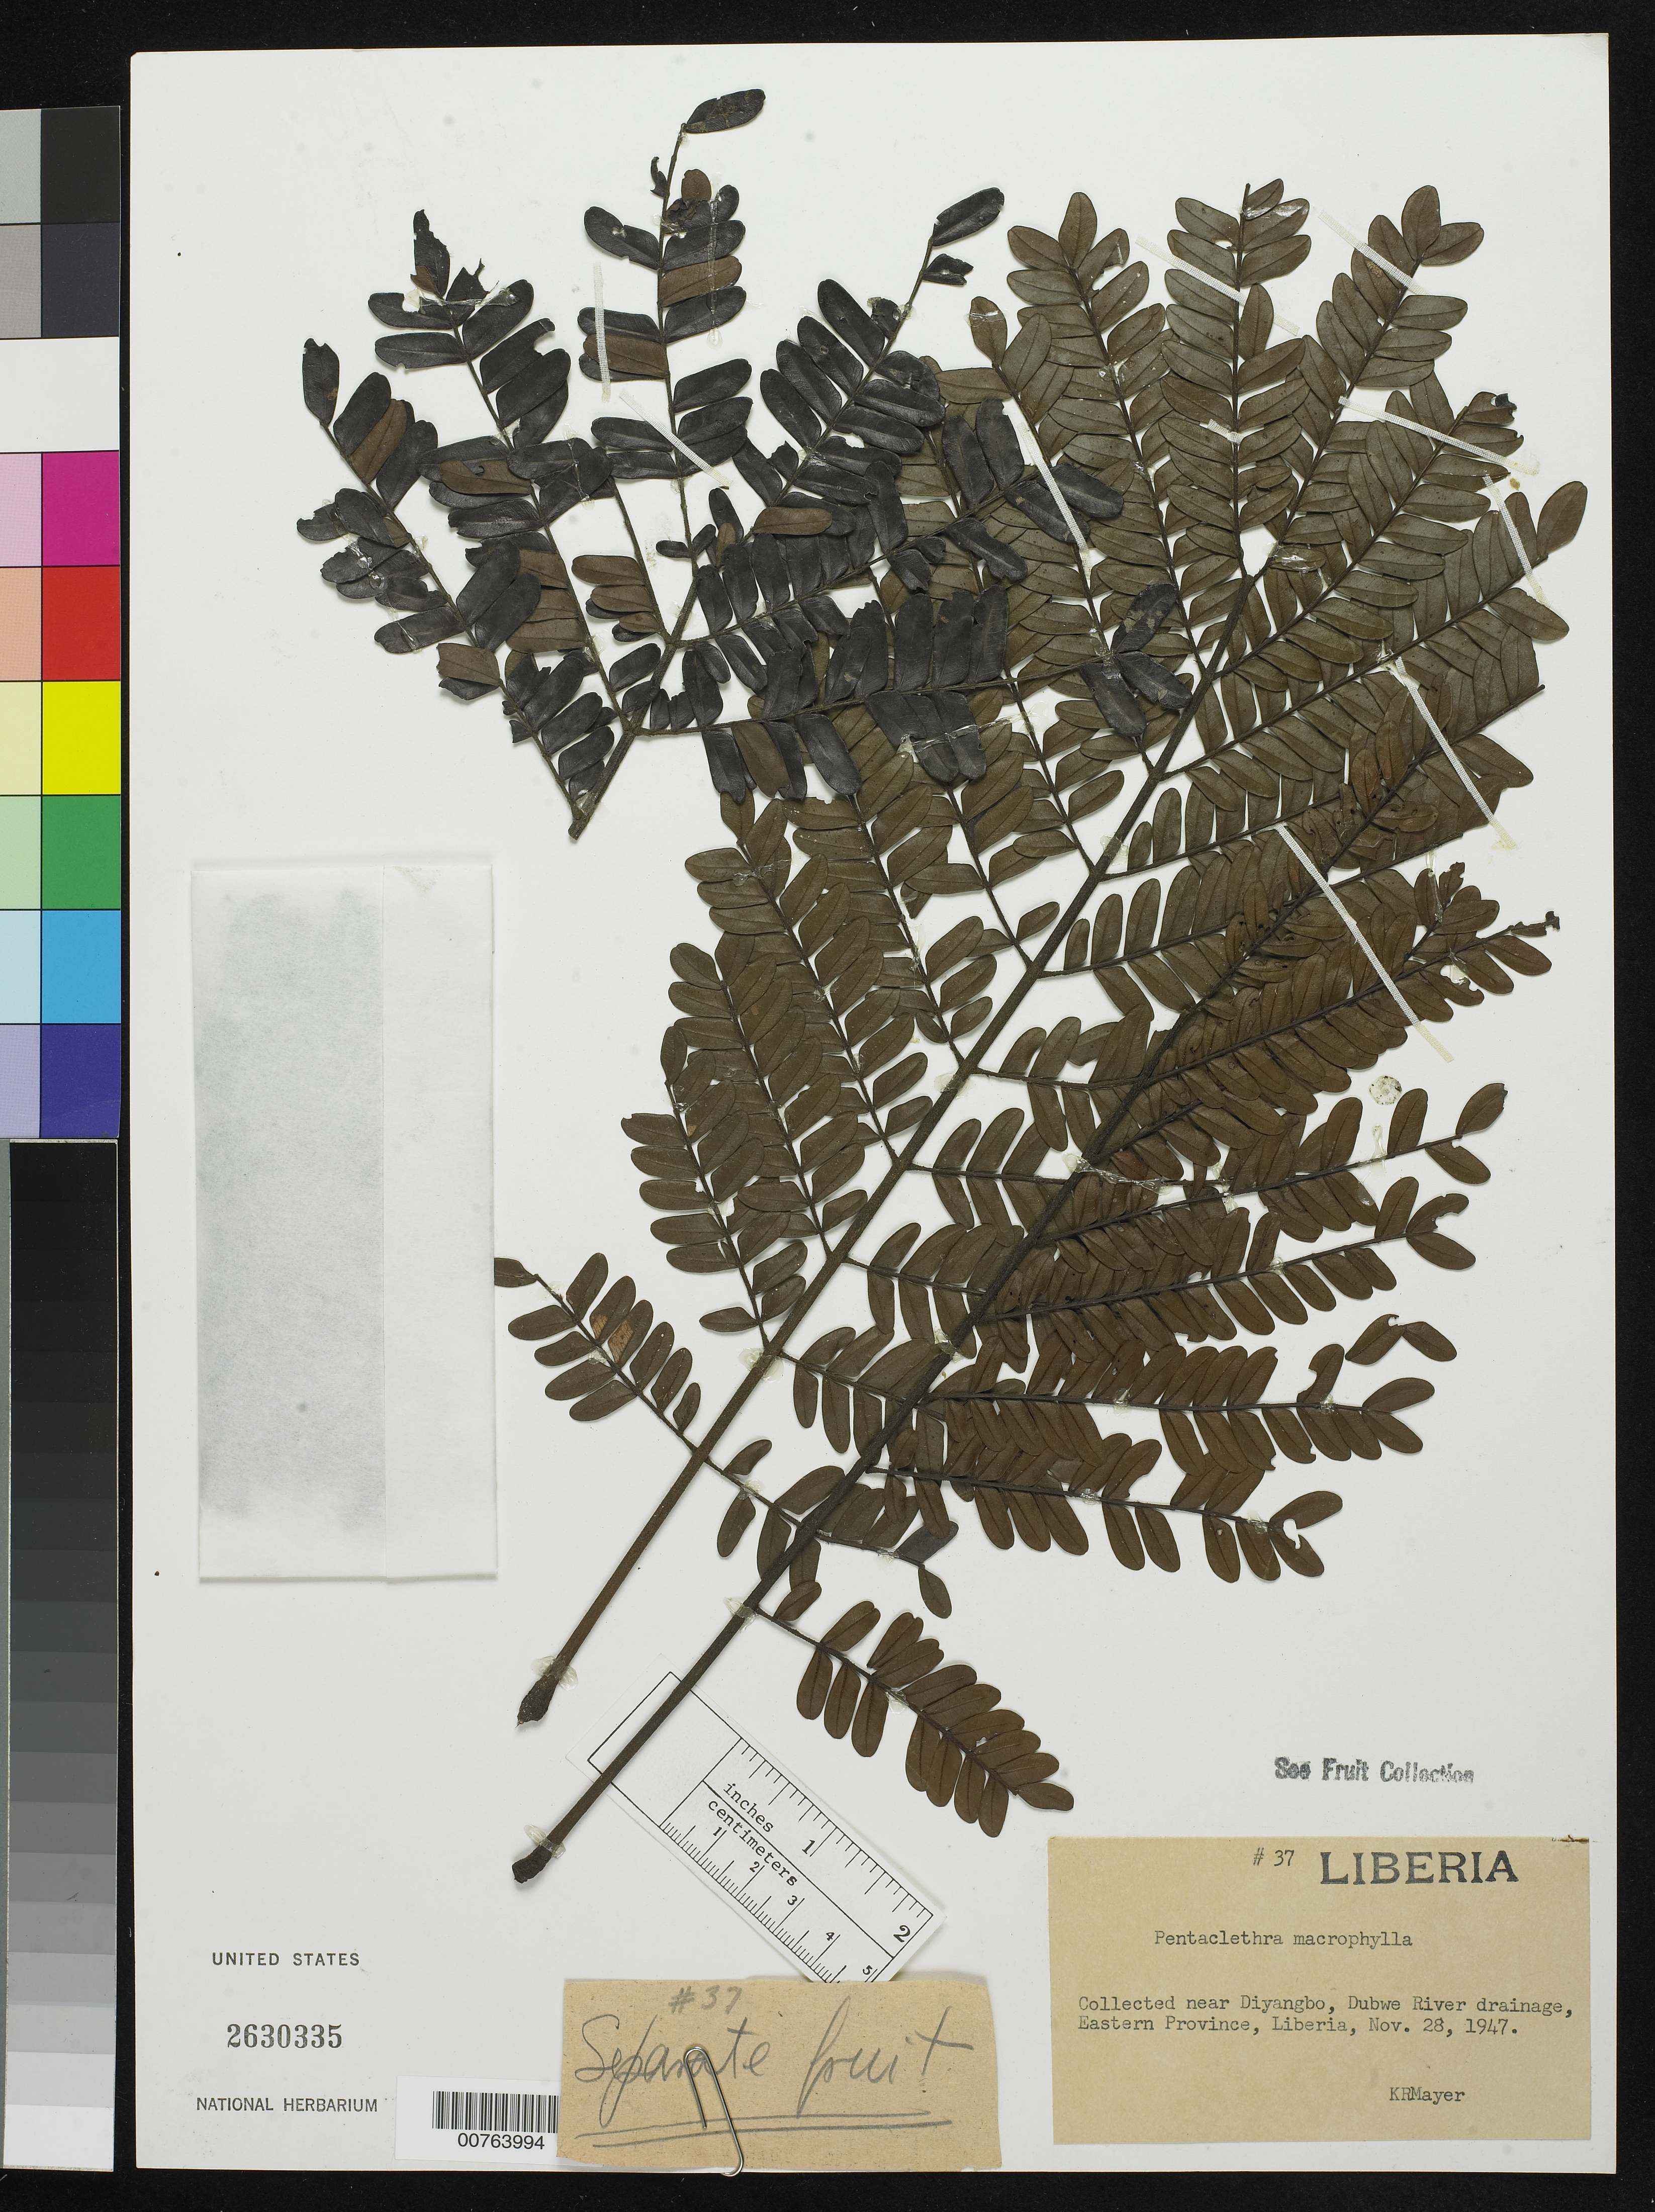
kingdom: Plantae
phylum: Tracheophyta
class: Magnoliopsida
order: Fabales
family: Fabaceae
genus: Pentaclethra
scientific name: Pentaclethra macrophylla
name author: Benth.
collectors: K. R. Mayer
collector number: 37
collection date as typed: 28 Nov 1947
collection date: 1947-11-28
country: Liberia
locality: Eastern Province: Dubwe River drainage, near Diyangbo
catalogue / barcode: US 2630335